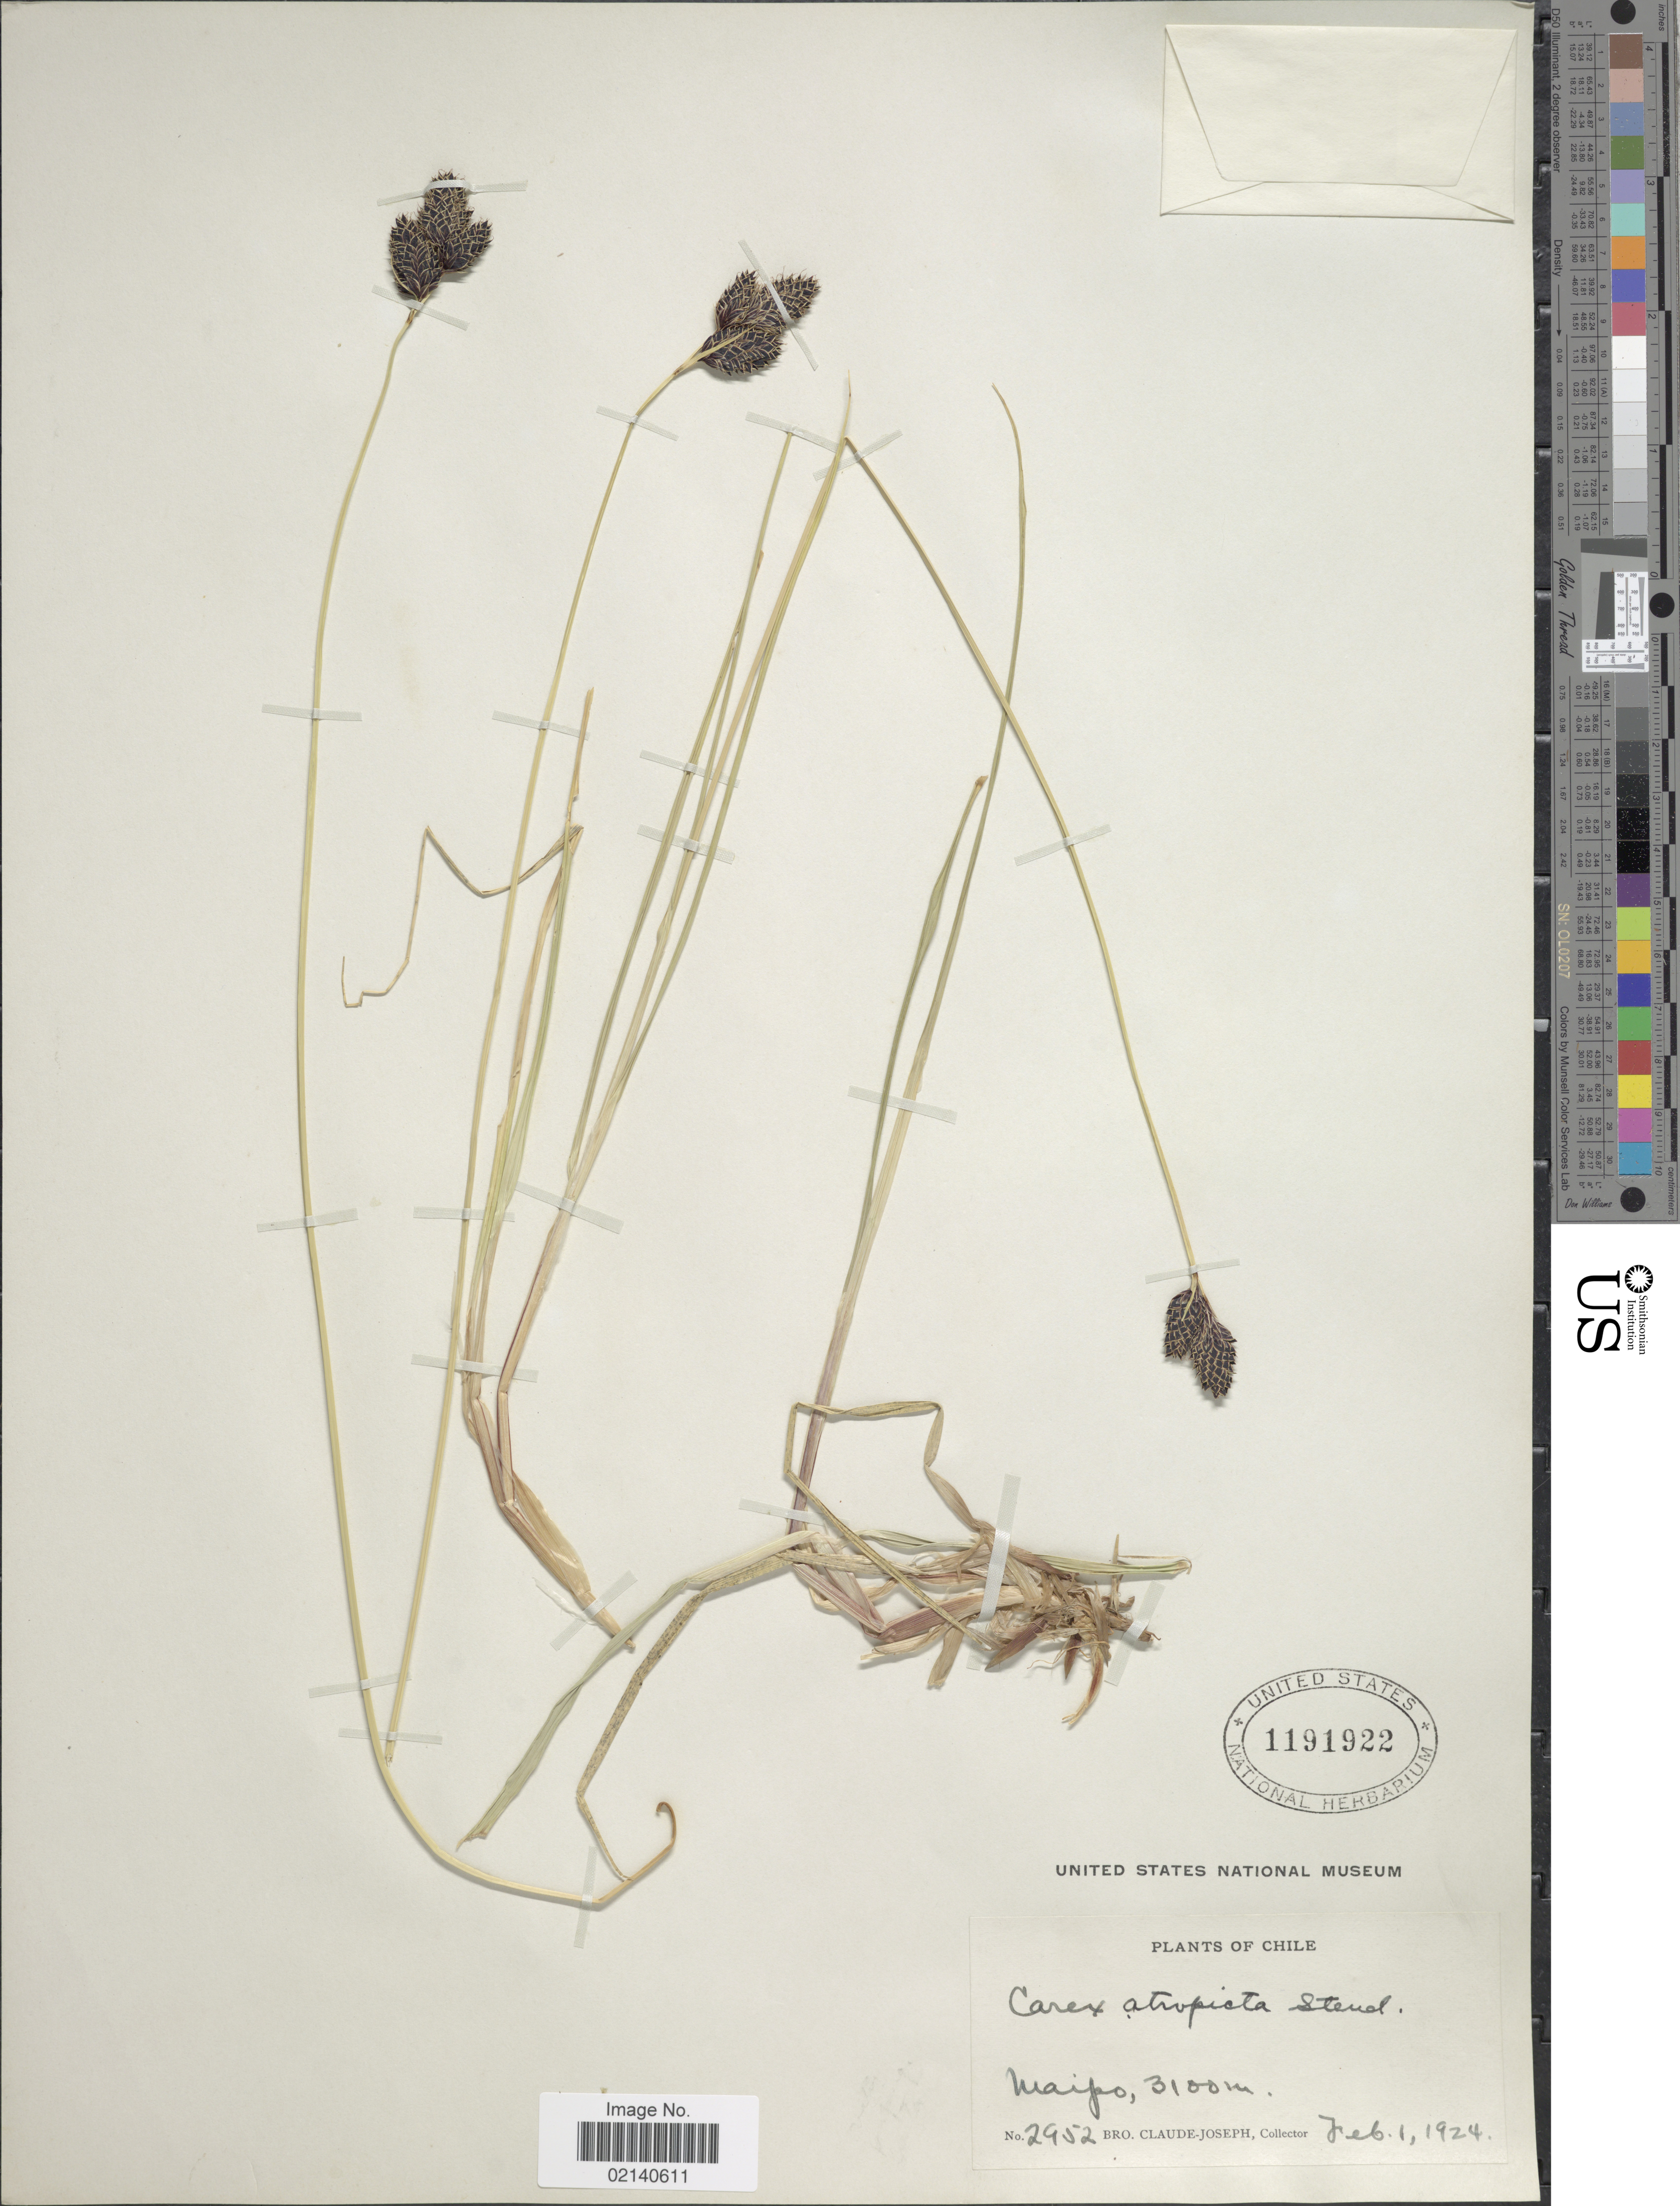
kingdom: Plantae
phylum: Tracheophyta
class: Liliopsida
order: Poales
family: Cyperaceae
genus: Carex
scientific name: Carex atropicta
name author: Steud.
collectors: Bro. Claude-Joseph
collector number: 2952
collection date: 1924-02-01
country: Chile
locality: Maipo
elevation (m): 3100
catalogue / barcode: US 1191922